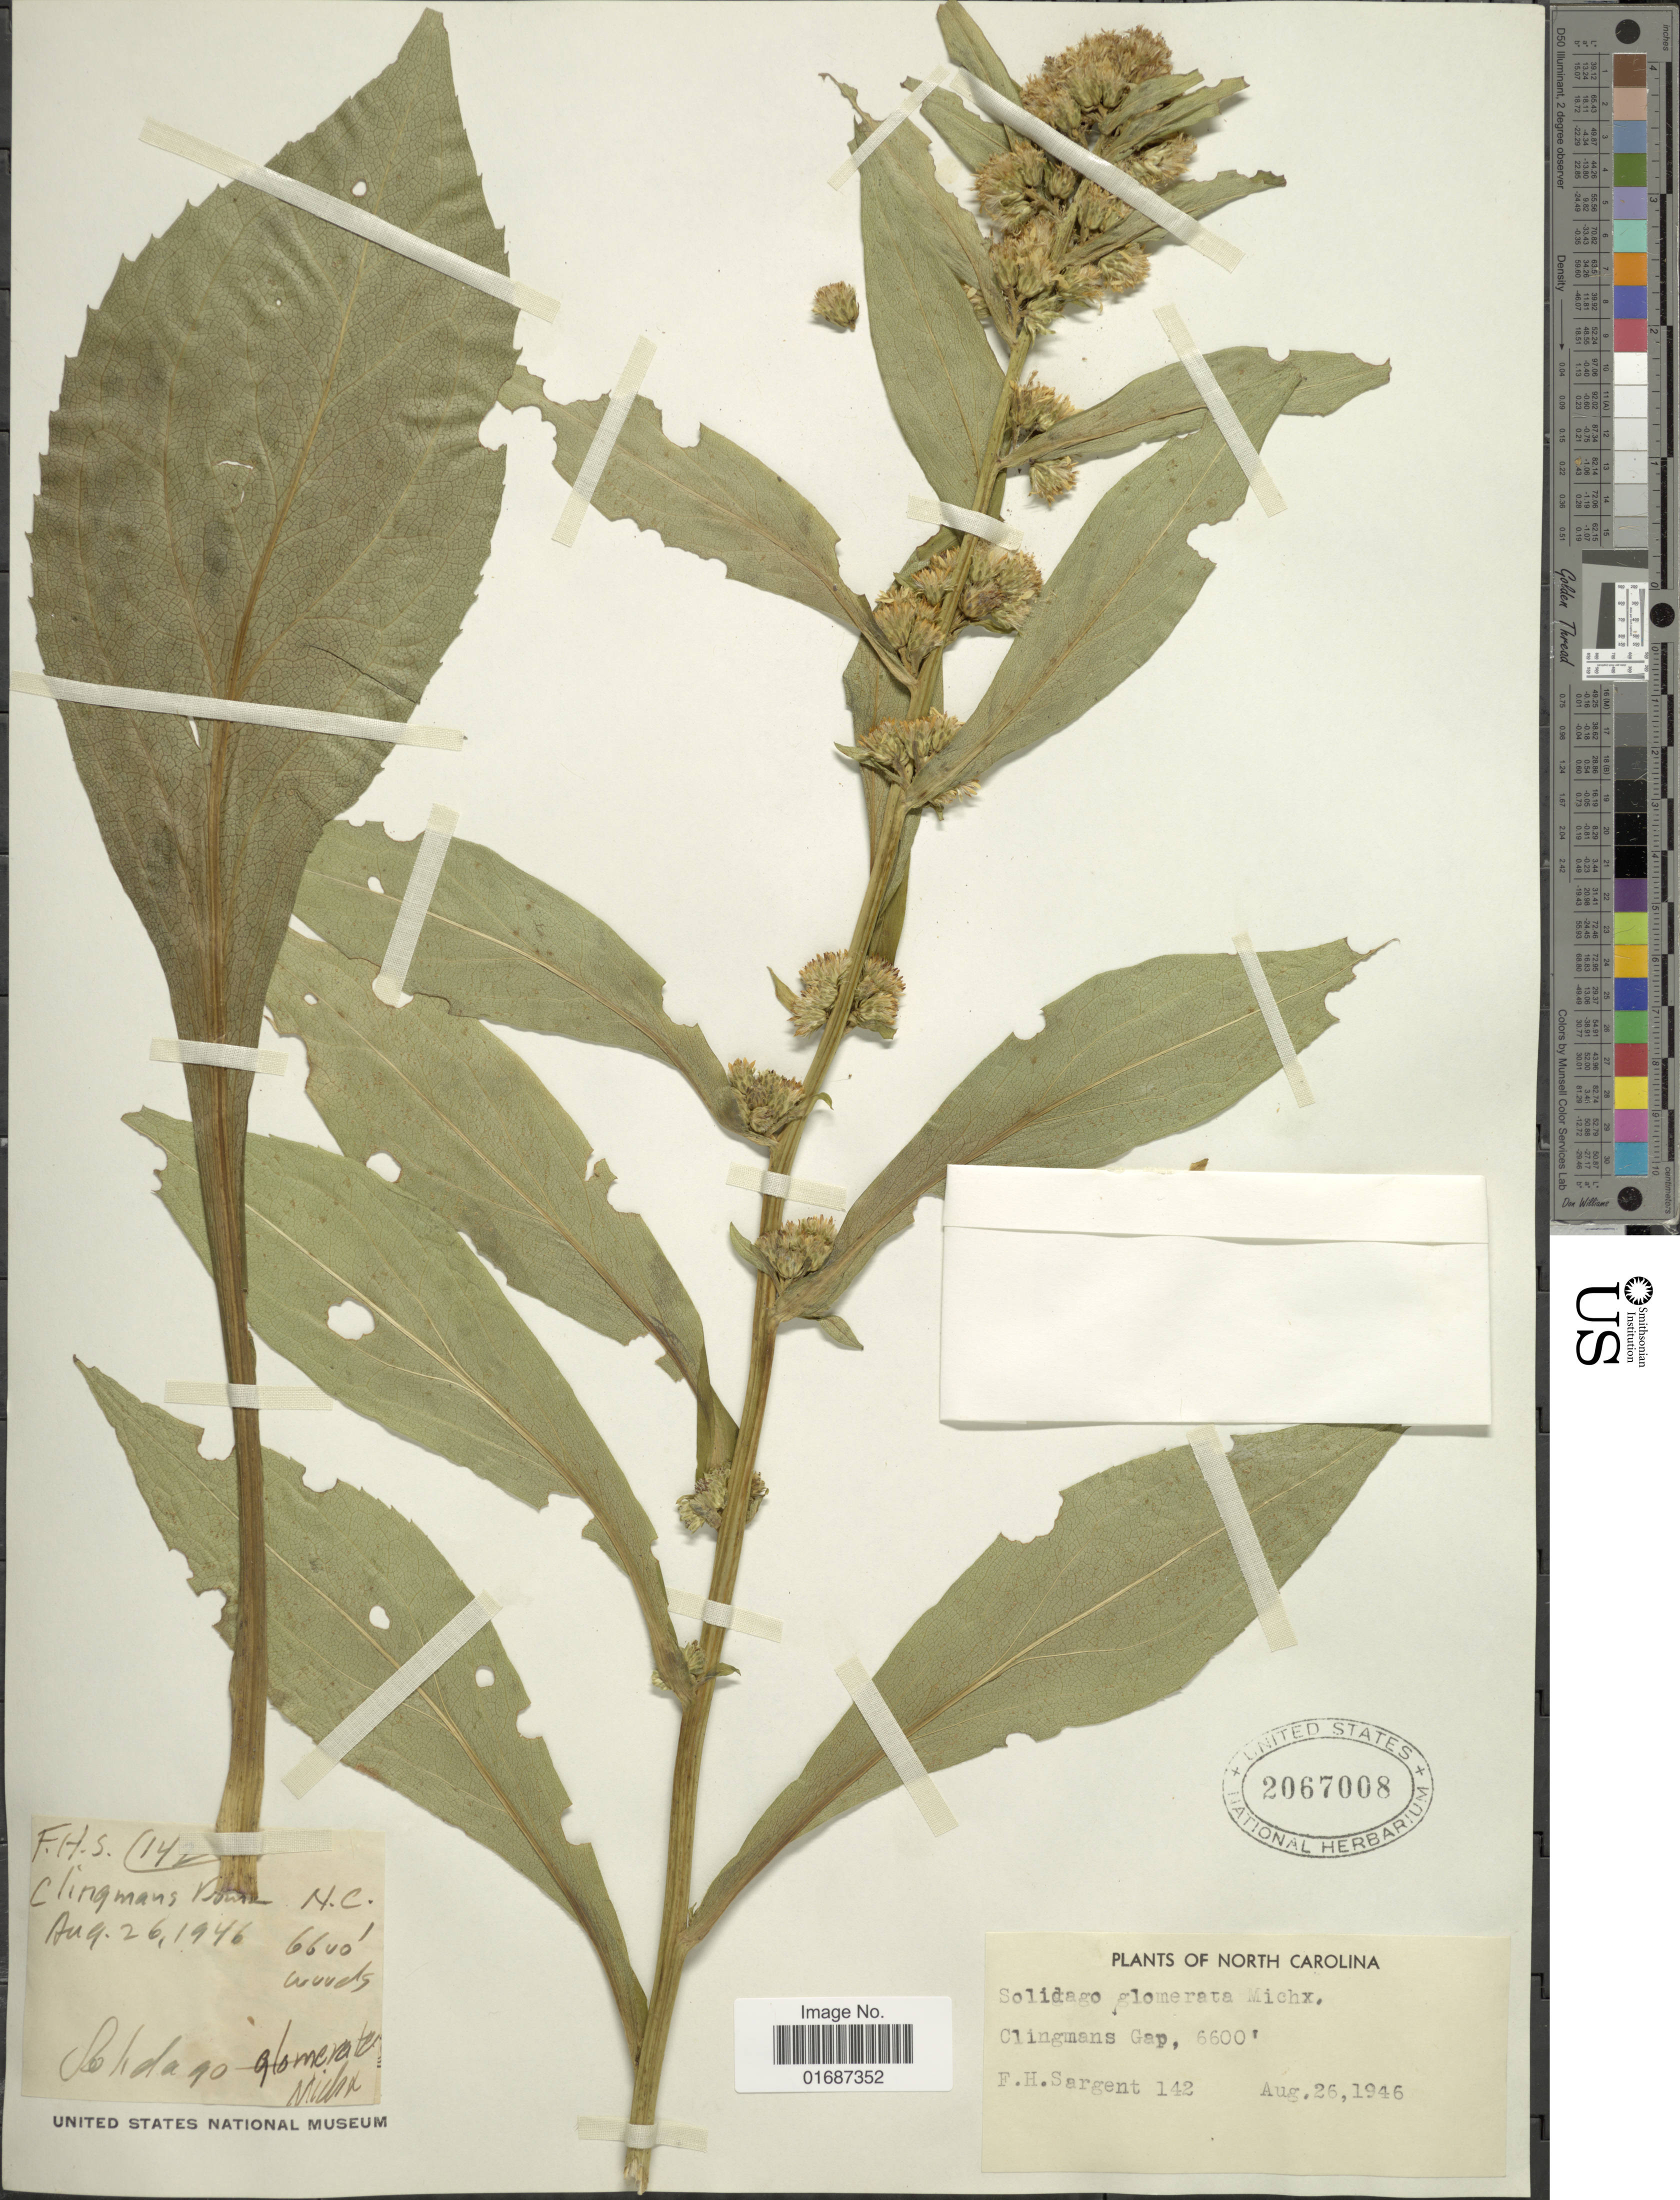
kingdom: Plantae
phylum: Tracheophyta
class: Magnoliopsida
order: Asterales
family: Asteraceae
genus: Solidago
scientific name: Solidago glomerata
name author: Michx.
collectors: F. H. Sargent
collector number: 142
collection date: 1946-08-26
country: United States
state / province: North Carolina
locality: Clingmans Gap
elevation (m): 2012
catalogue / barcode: US 2067008